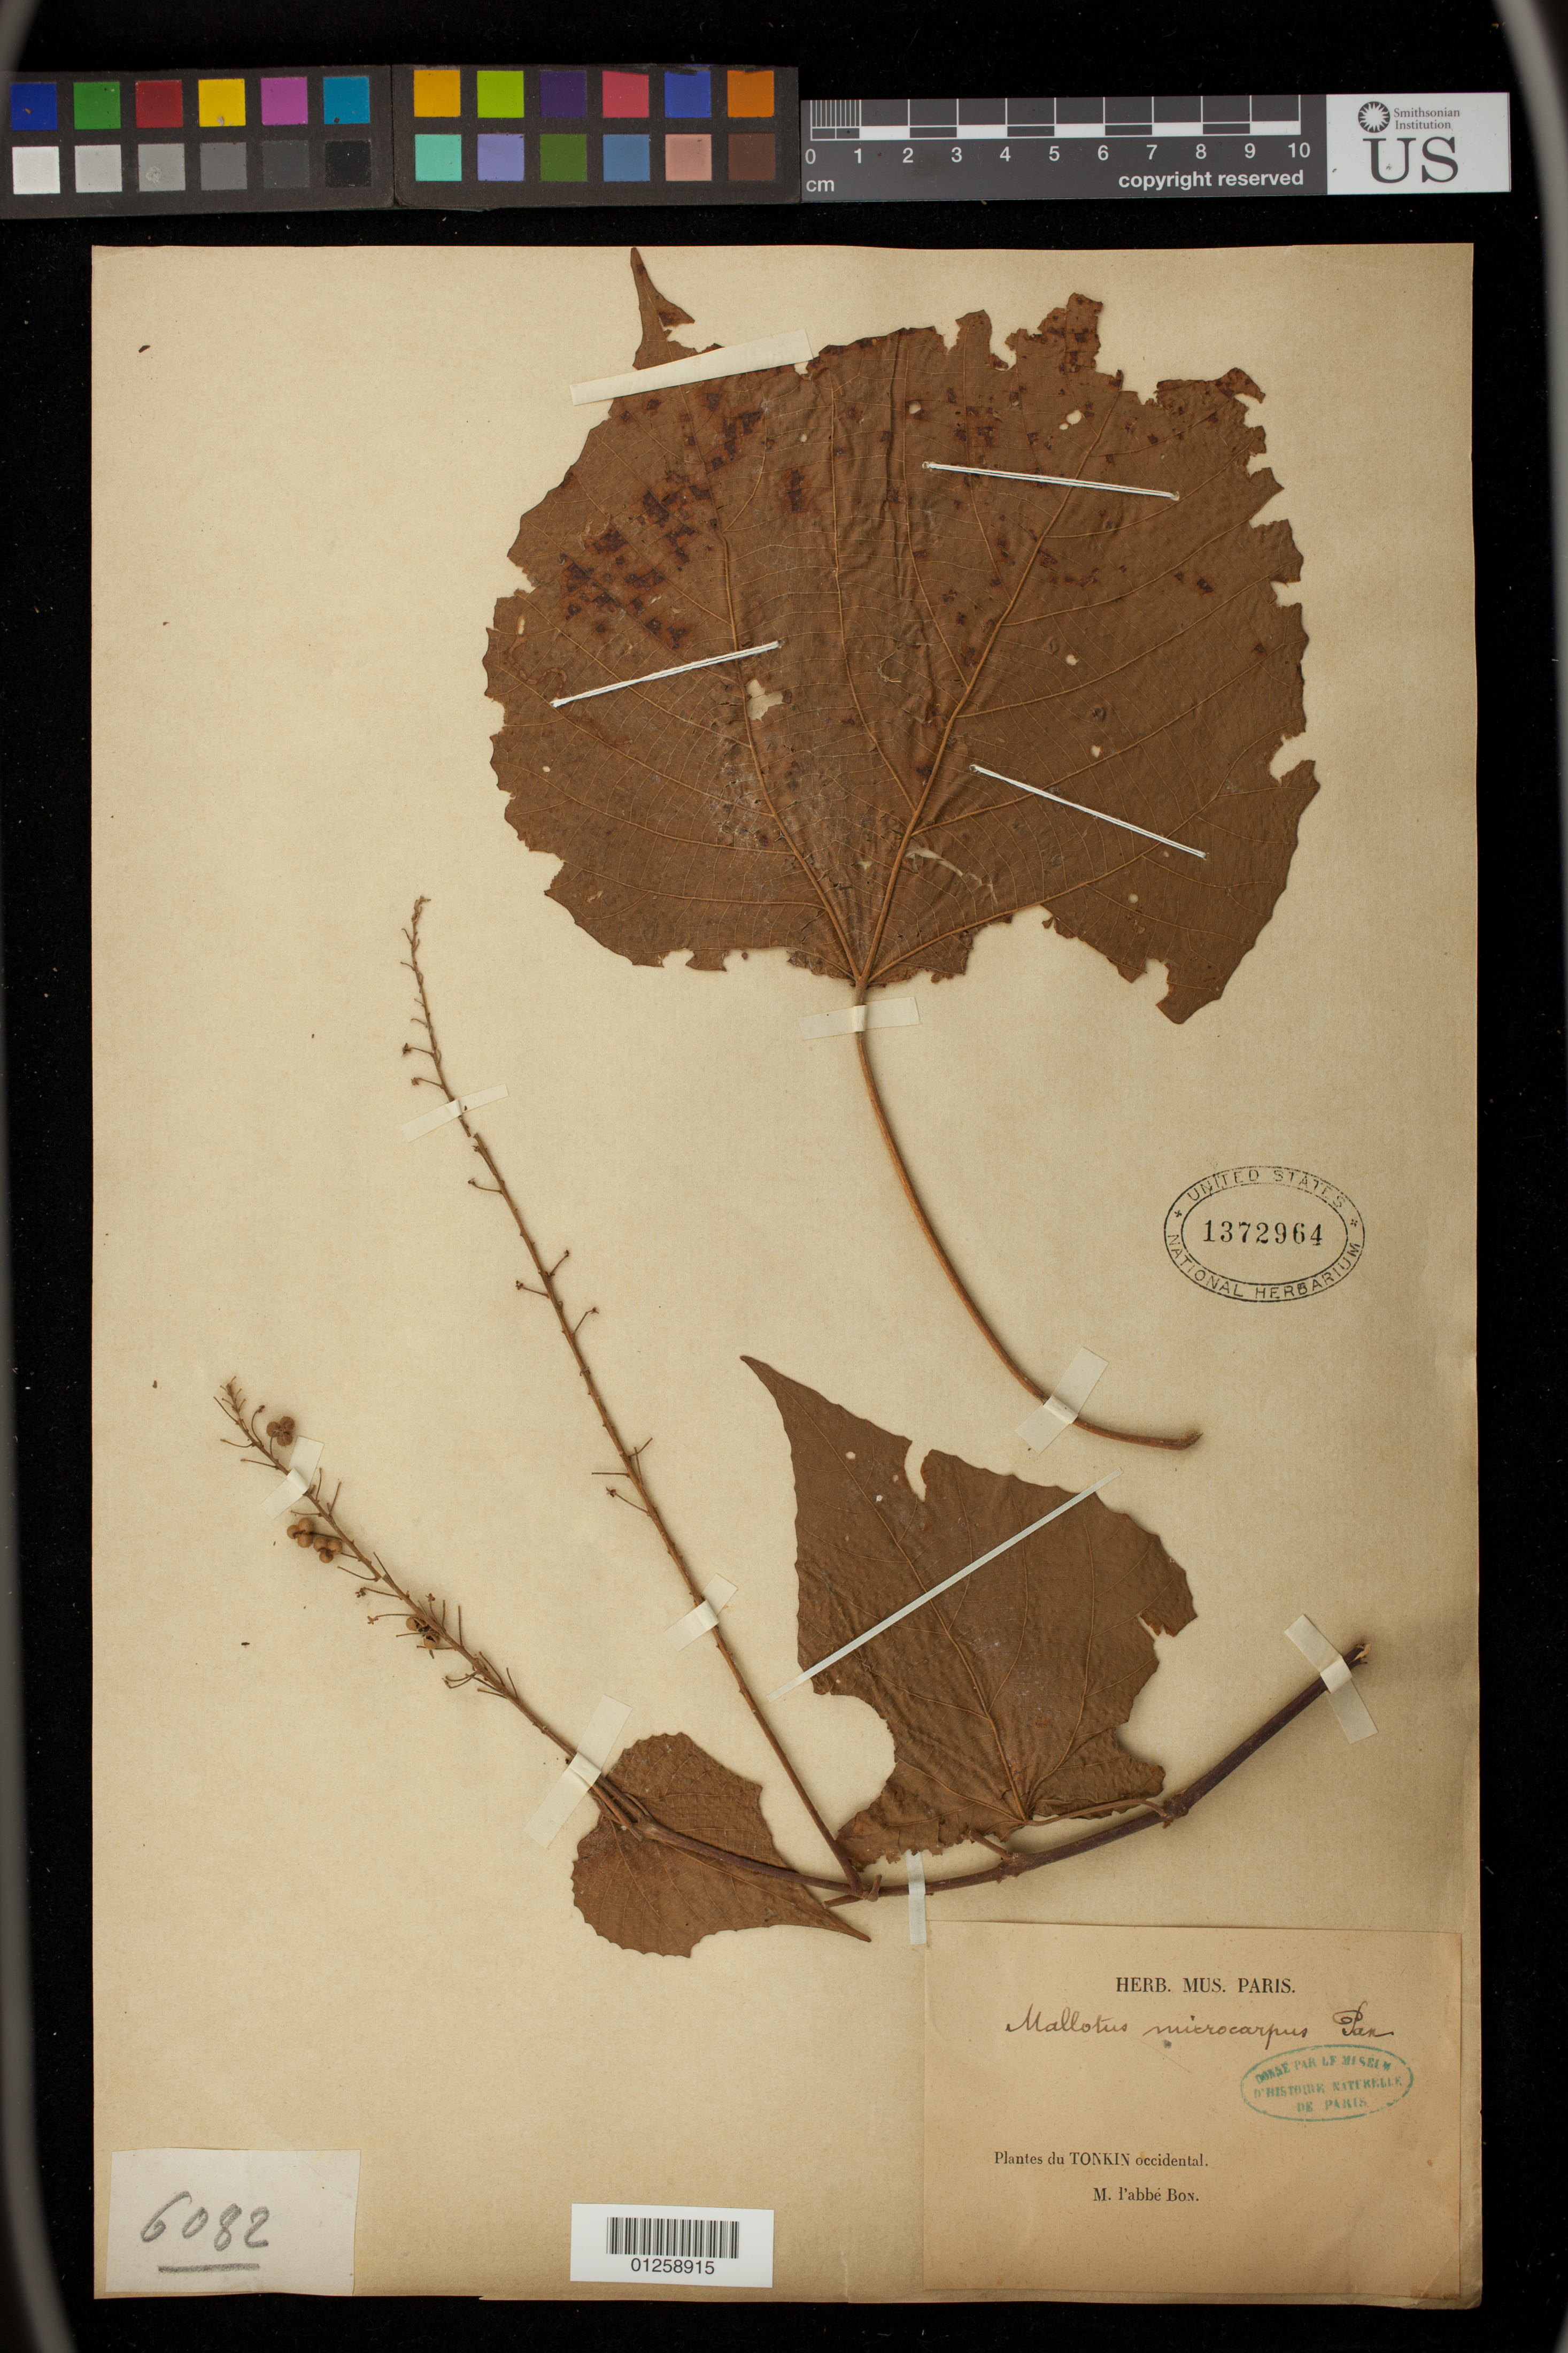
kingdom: Plantae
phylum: Tracheophyta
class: Magnoliopsida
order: Malpighiales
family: Euphorbiaceae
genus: Mallotus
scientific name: Mallotus microcarpus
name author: Pax & K. Hoffm.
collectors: Bon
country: Vietnam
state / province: Tonkin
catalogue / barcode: US 1372964